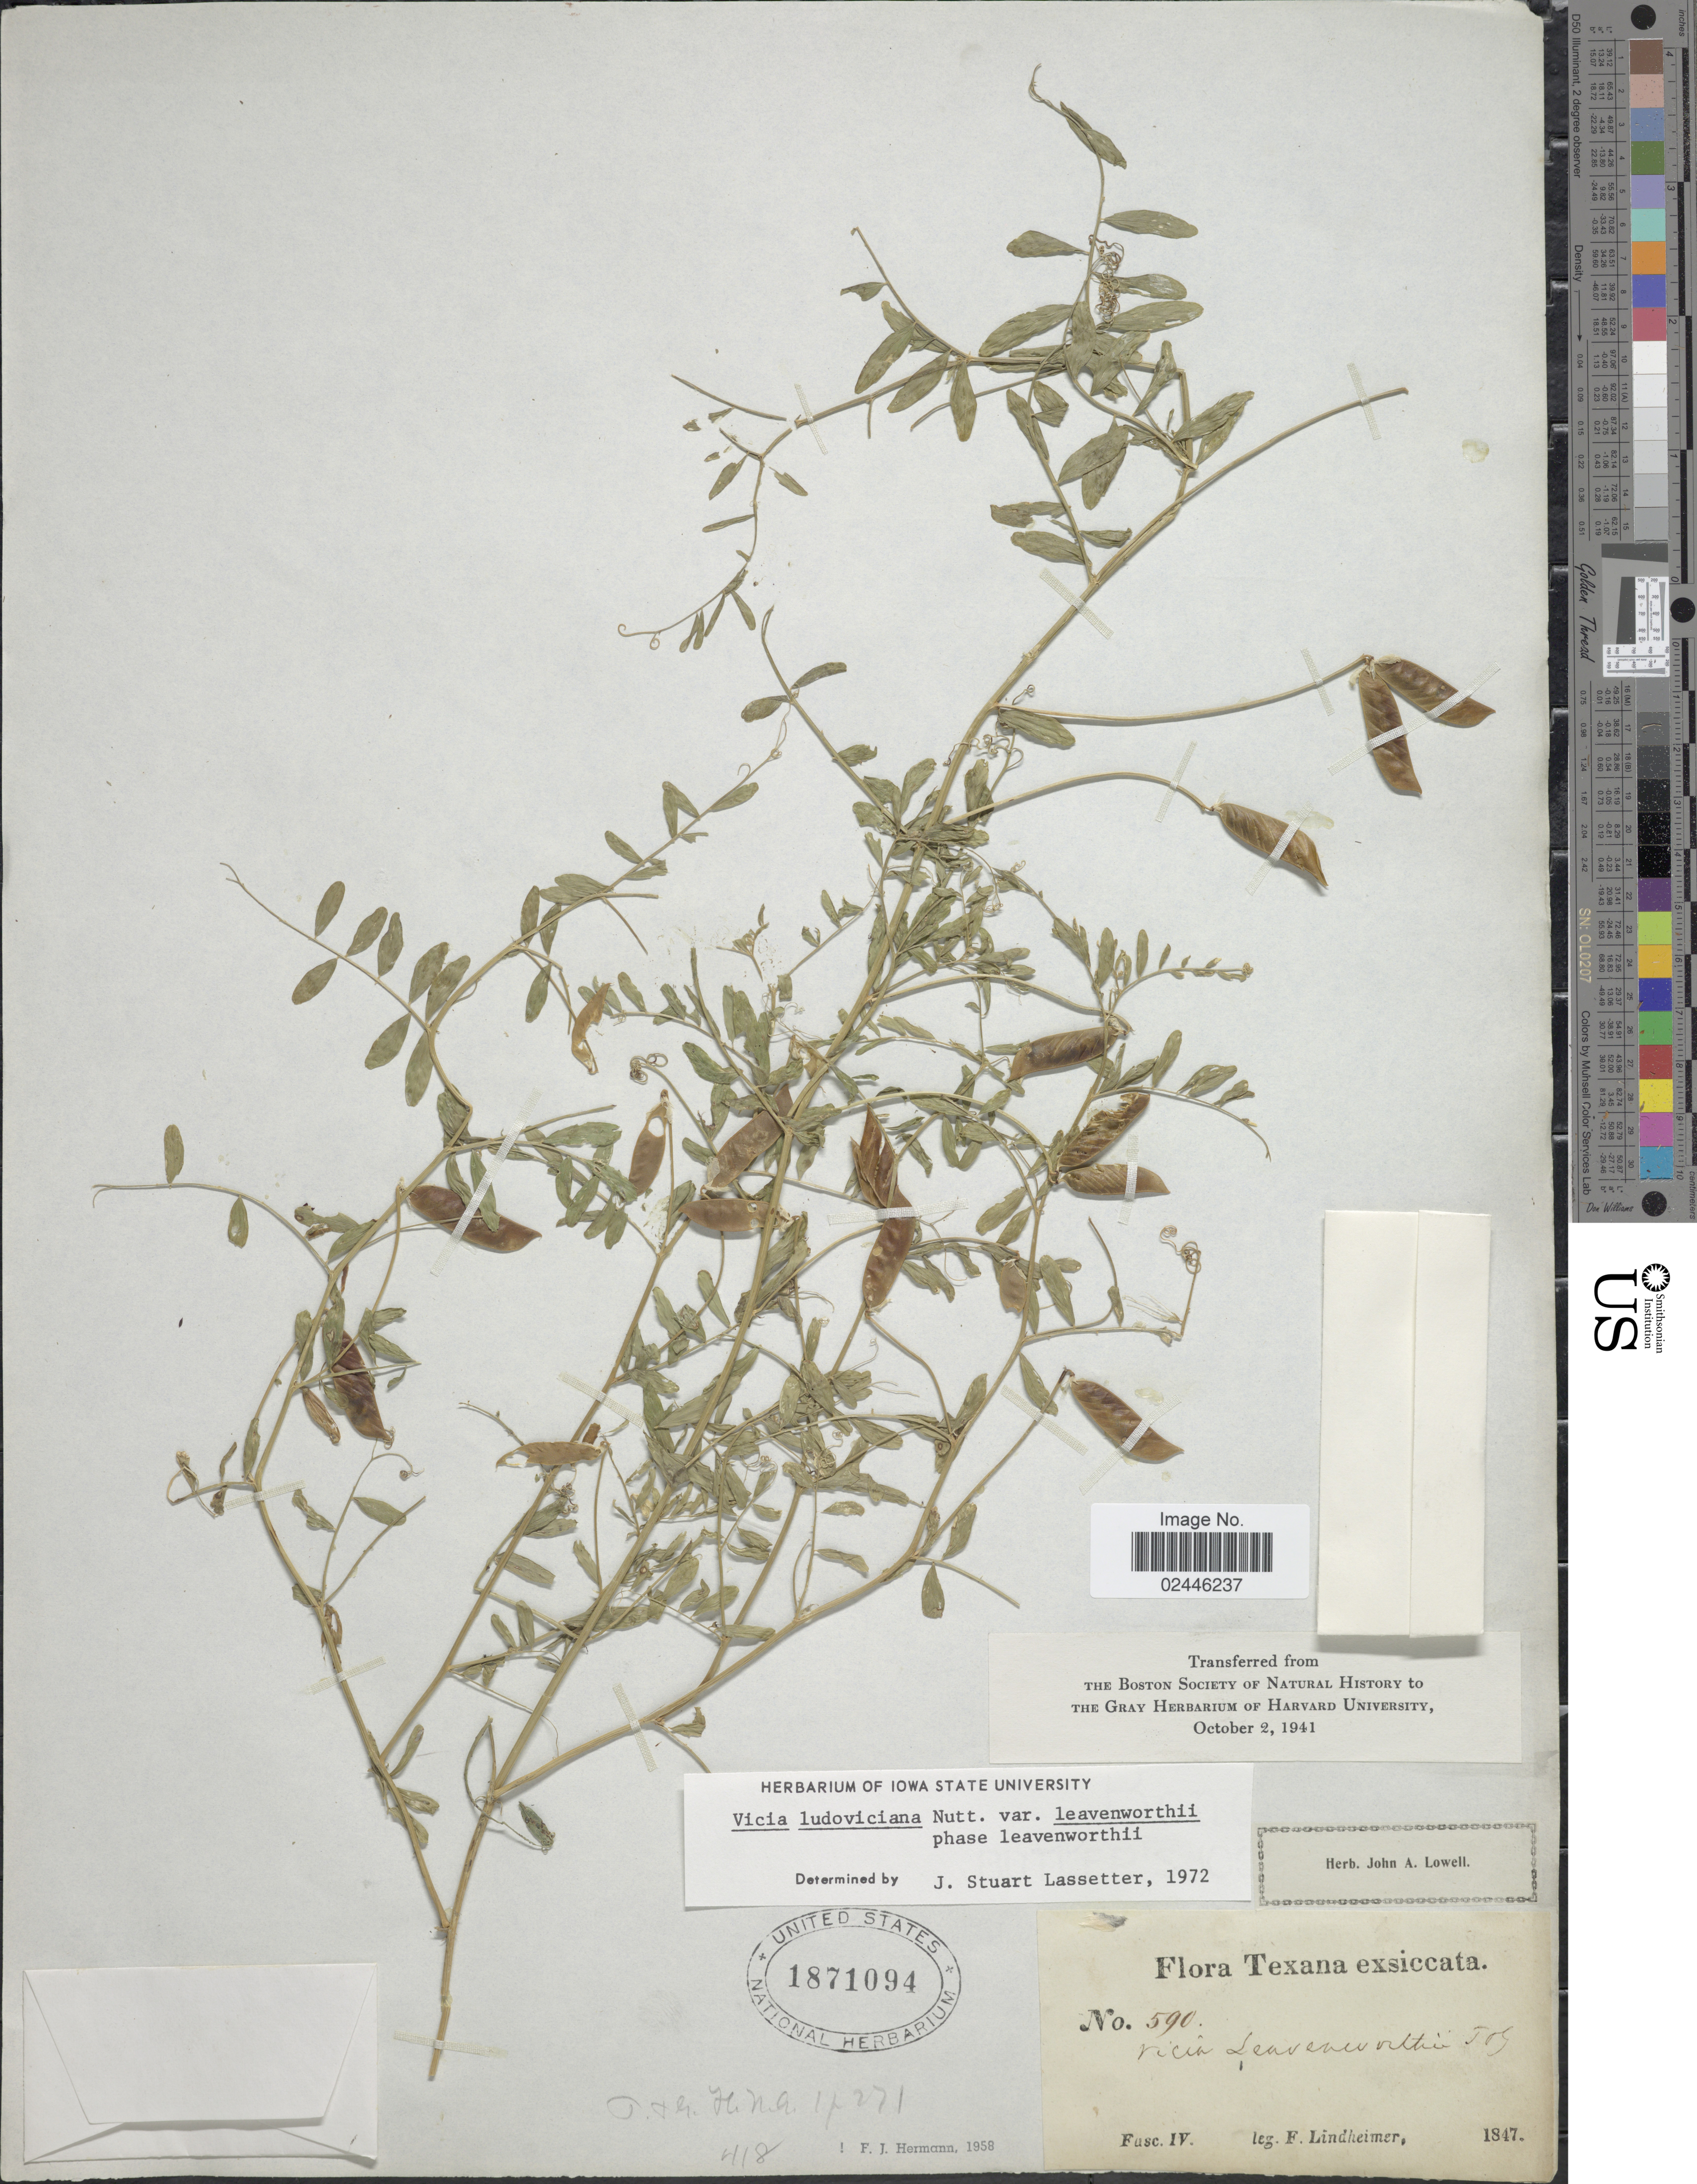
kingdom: Plantae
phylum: Tracheophyta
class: Magnoliopsida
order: Fabales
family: Fabaceae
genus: Vicia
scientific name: Vicia ludoviciana var. leavenworthii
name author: (Torr. & A. Gray) Broich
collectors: F. Lindheimer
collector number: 590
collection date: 1847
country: United States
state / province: Texas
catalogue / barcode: US 1871094